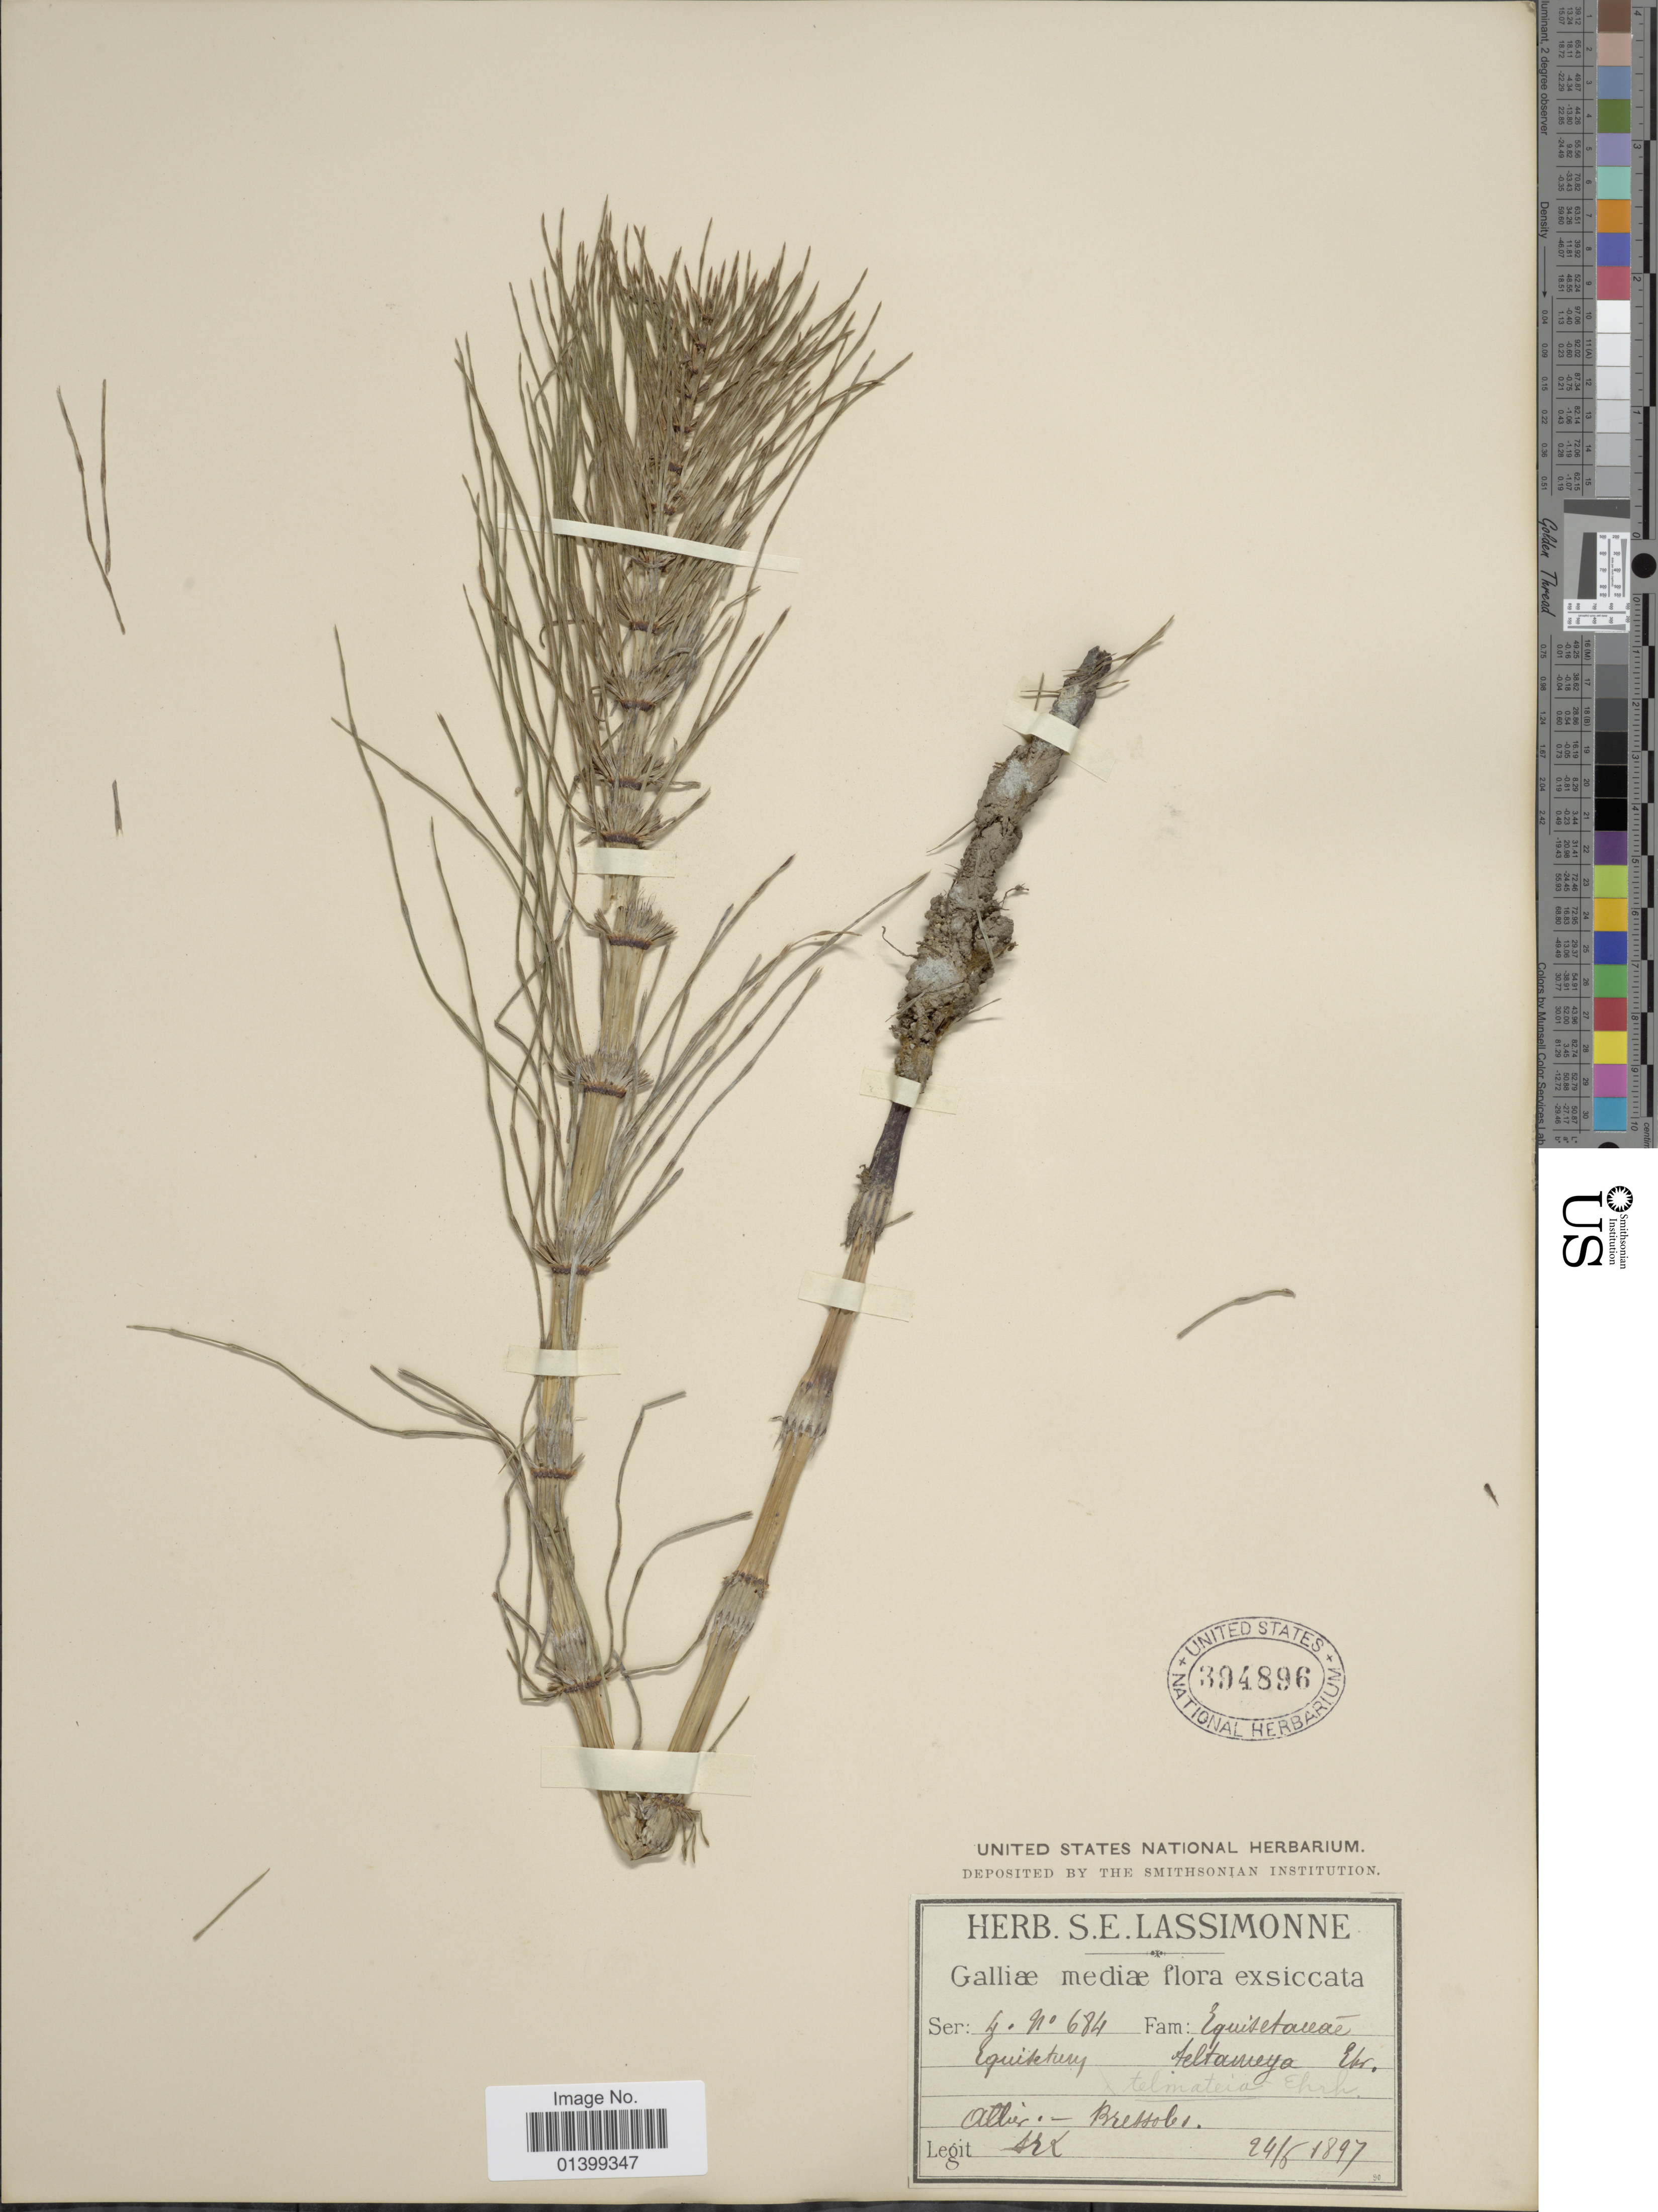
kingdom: Plantae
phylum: Tracheophyta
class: Polypodiopsida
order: Equisetales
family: Equisetaceae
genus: Equisetum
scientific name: Equisetum telmateia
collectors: S. Lassimonne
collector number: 684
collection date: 1897-06-24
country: France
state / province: Auvergne-Rhône-Alpes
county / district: Allier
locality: Allier - Bressoles [Bressolles]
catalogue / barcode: US 394896